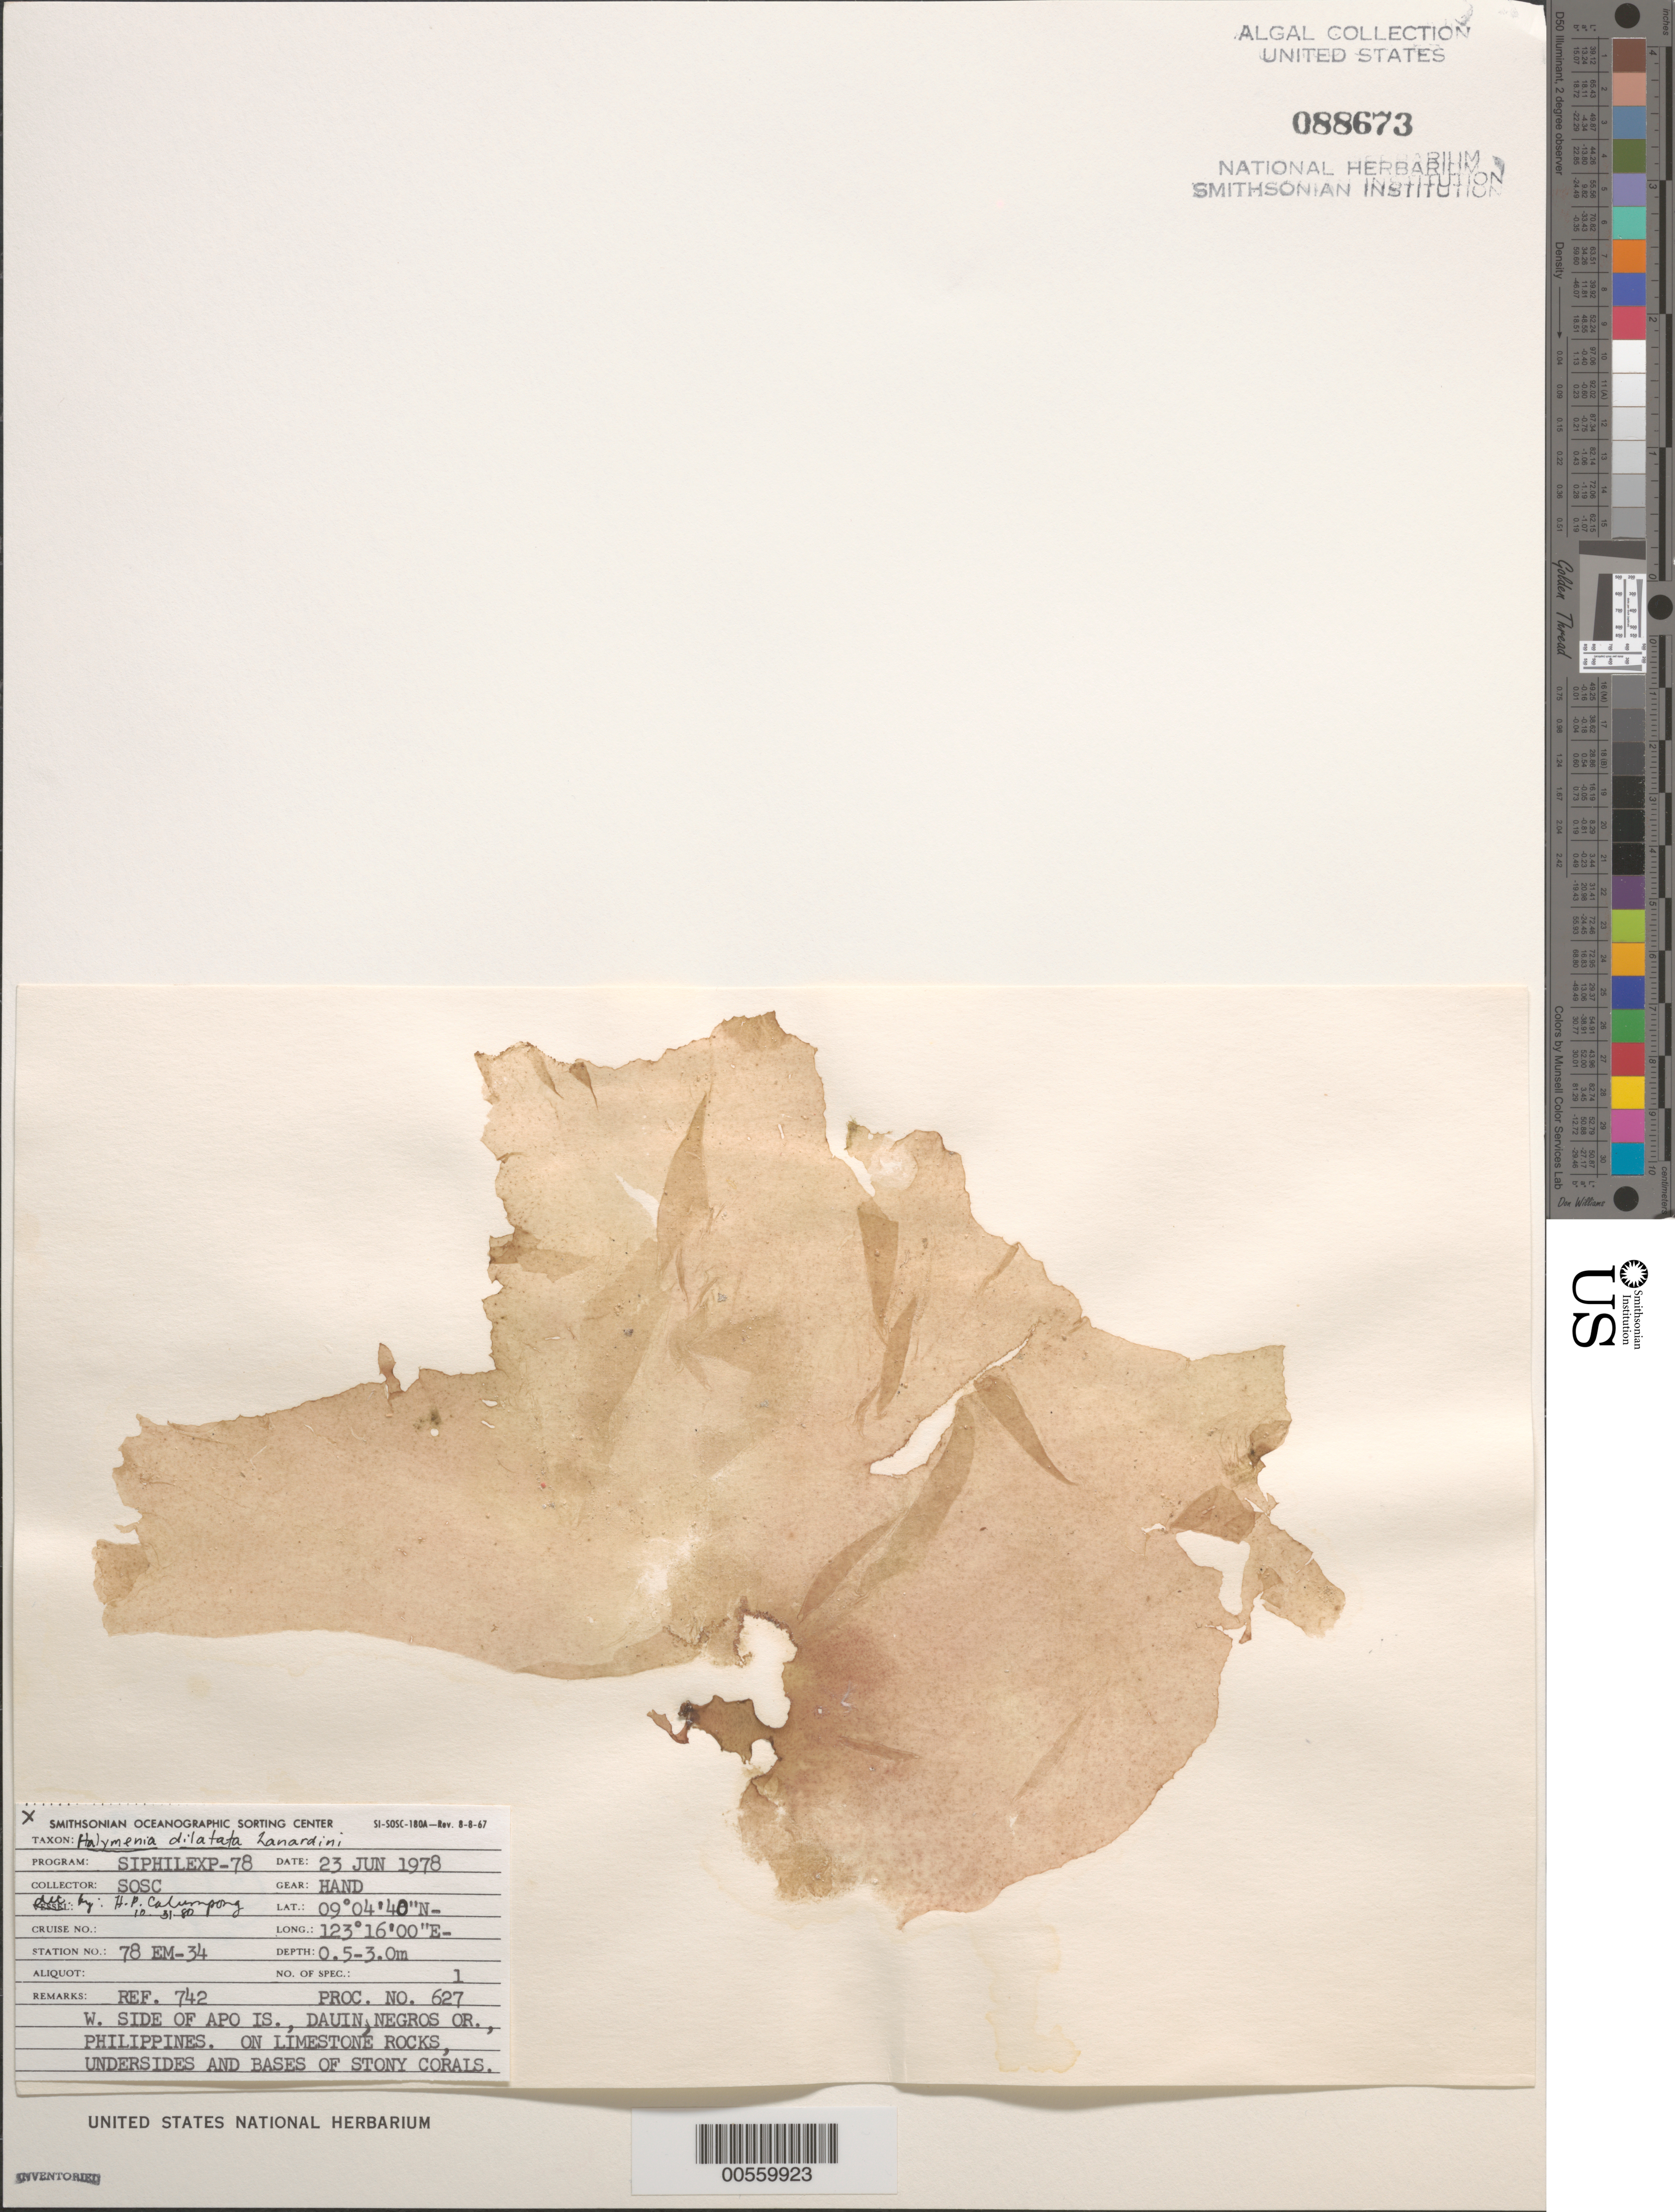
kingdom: Plantae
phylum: Rhodophyta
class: Florideophyceae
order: Halymeniales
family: Halymeniaceae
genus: Halymenia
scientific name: Halymenia dilatata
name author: Zanardini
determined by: Calumpong, H. P.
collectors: SOSC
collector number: Station 78 Em-34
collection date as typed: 23 Jun 1978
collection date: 1978-06-23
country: Philippines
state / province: Central Visayas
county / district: Negros Oriental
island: Apo Island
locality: Apo Island, Dauin, Negros Oriental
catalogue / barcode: US 88673